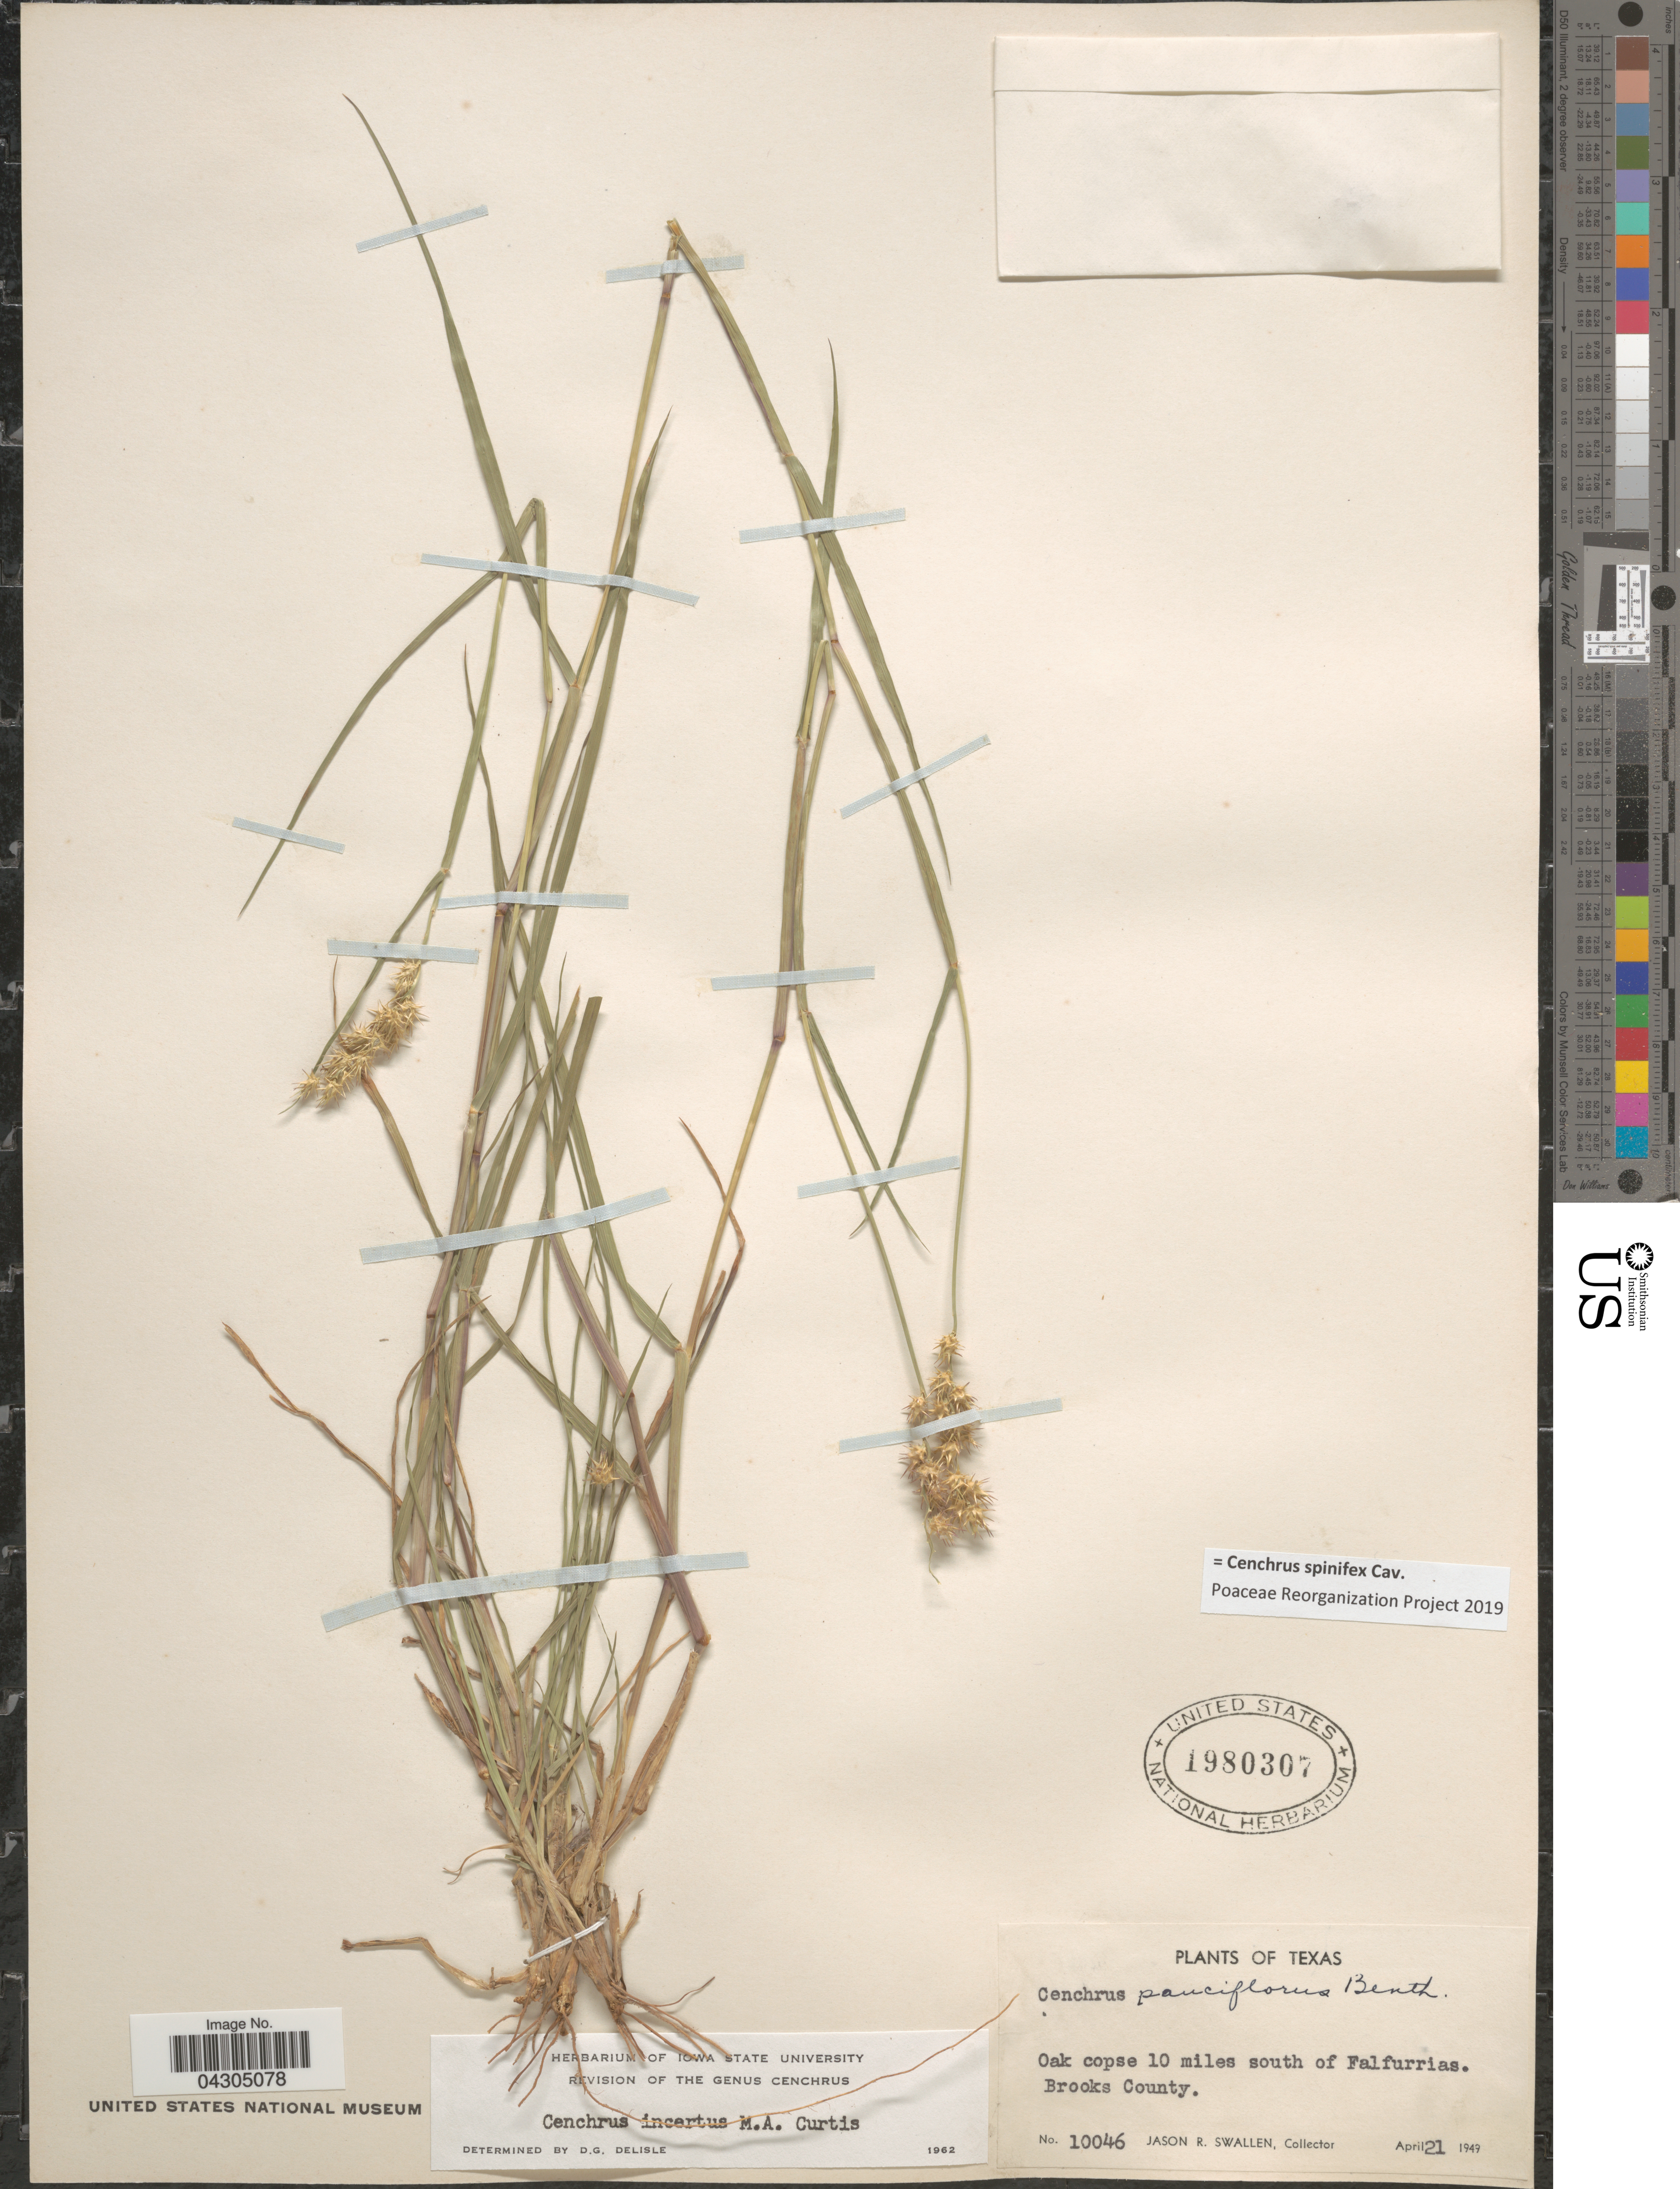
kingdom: Plantae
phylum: Tracheophyta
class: Liliopsida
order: Poales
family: Poaceae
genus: Cenchrus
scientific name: Cenchrus spinifex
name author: Cav.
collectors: J. R. Swallen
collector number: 10046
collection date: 1949-04-21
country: United States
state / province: Texas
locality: Oak copse 10 miles south of Falfurrias. Brooks County.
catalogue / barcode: US 1980307